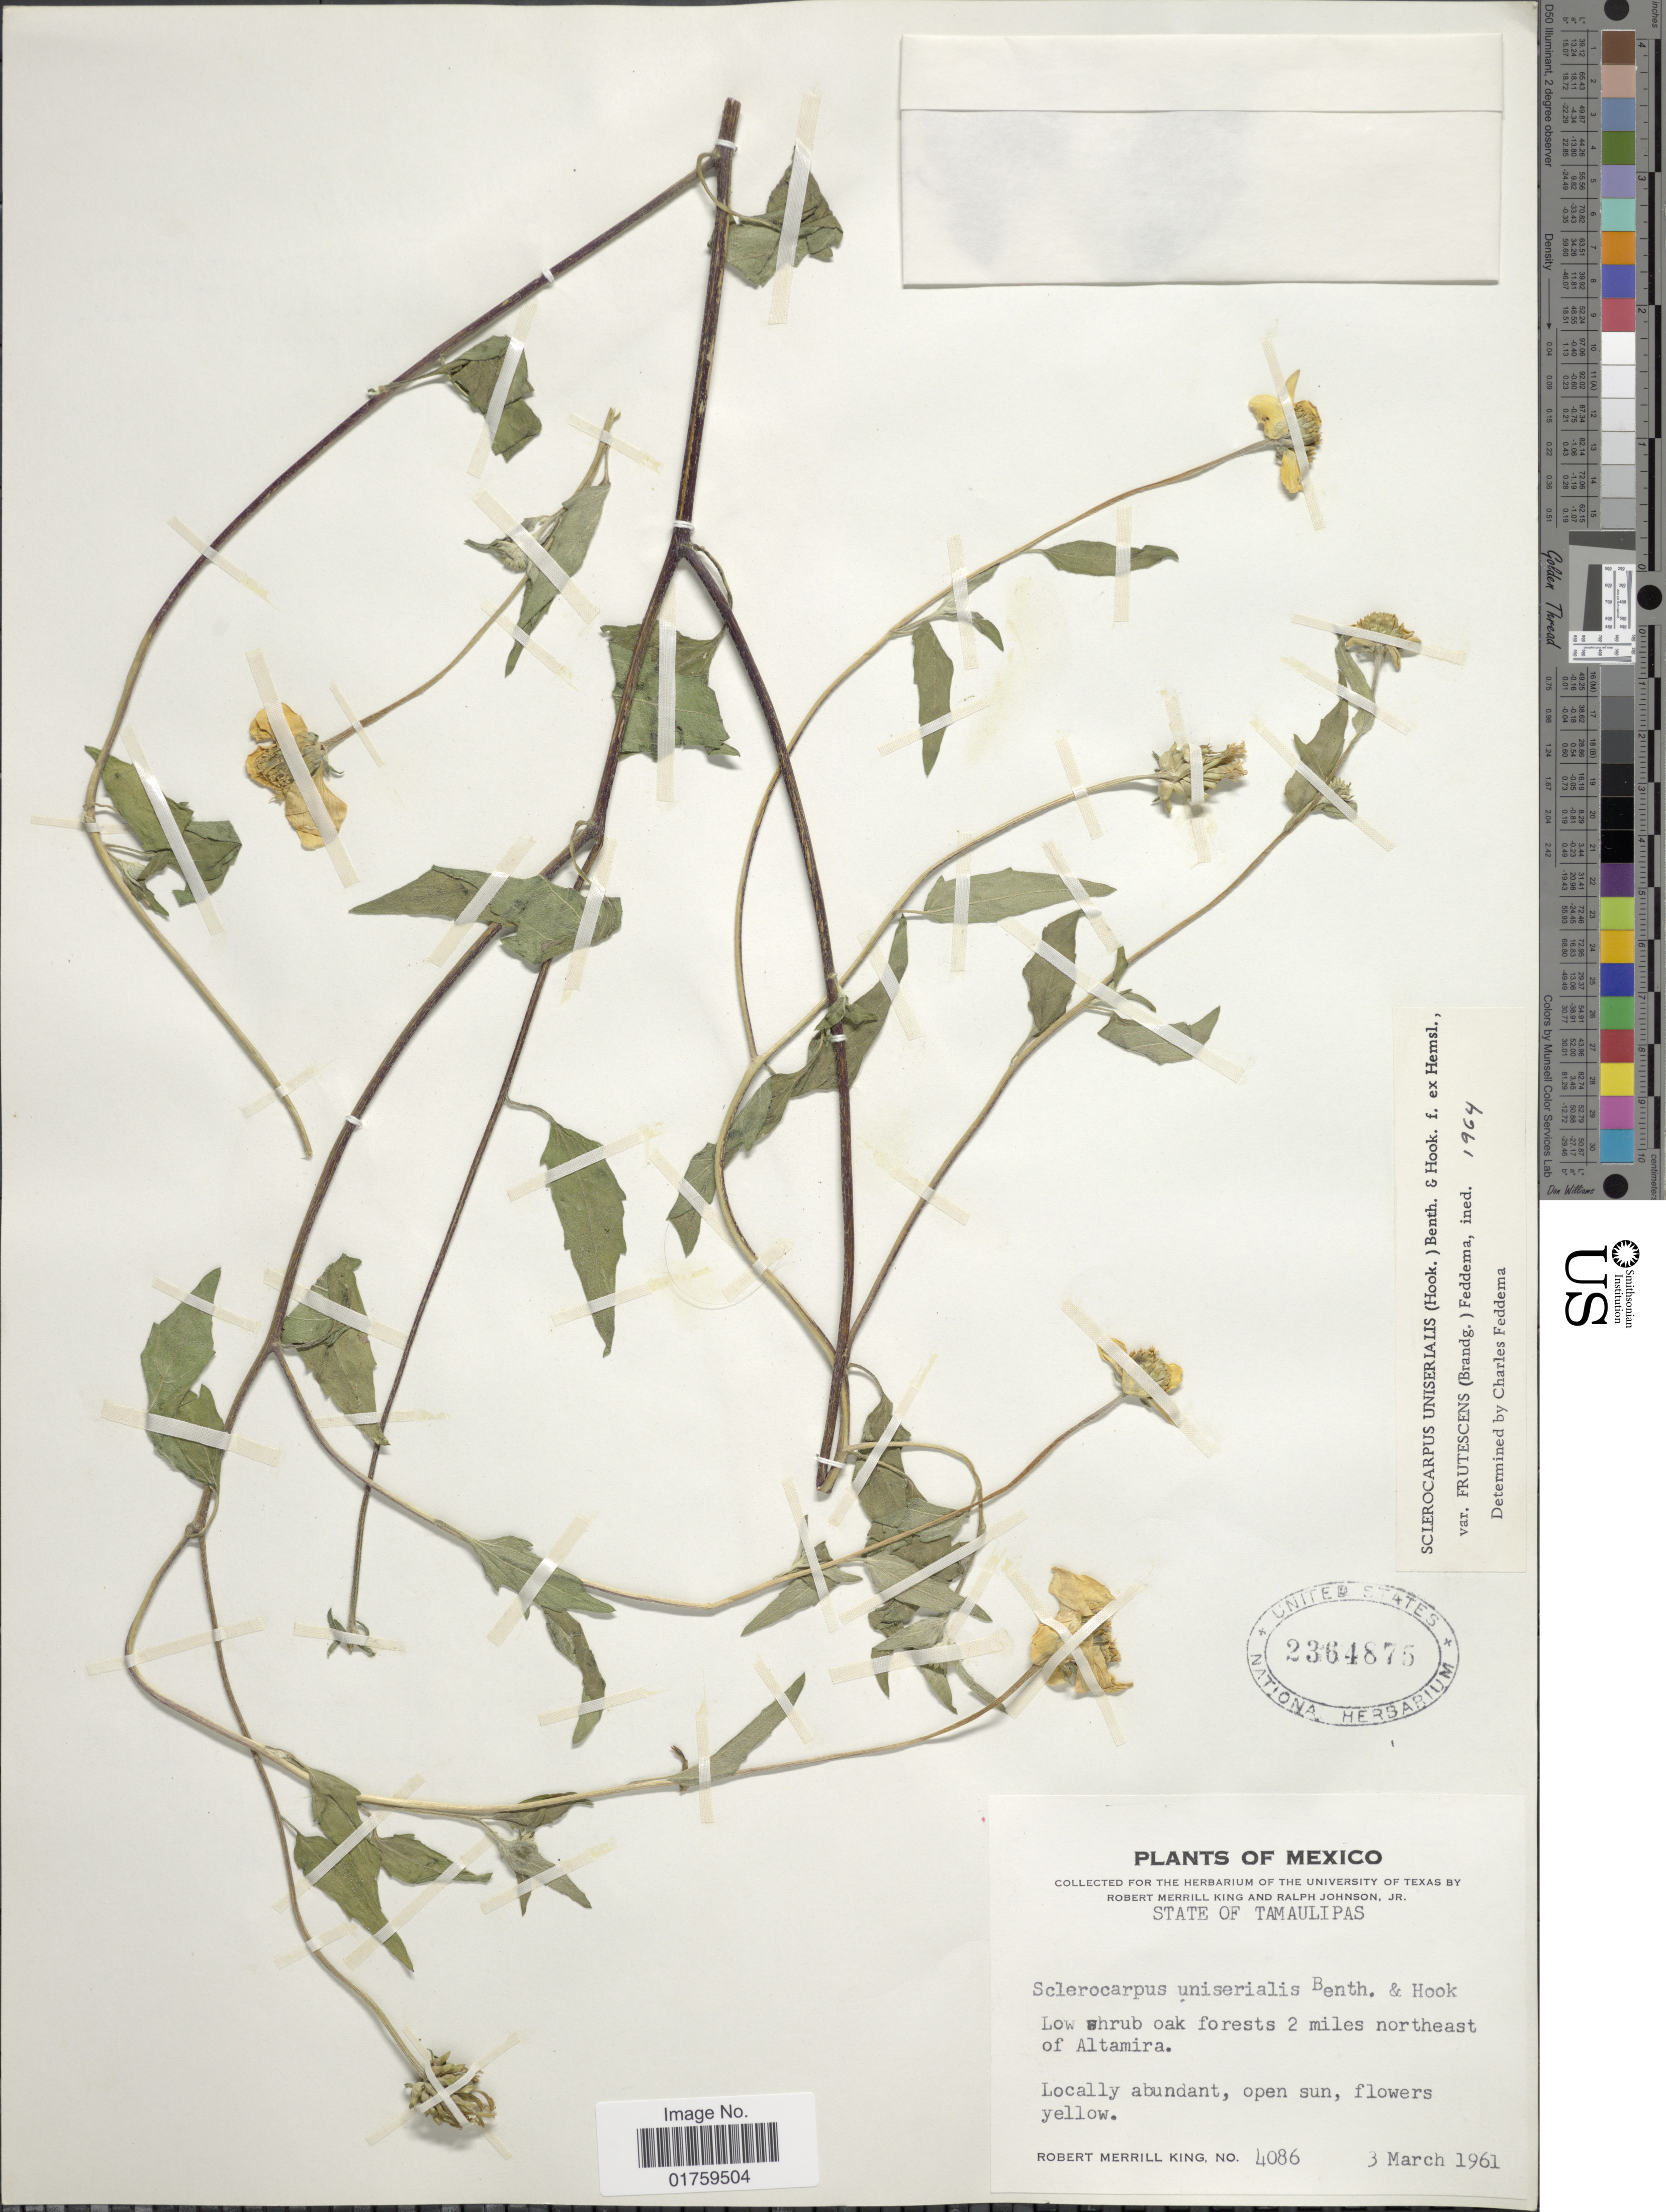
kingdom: Plantae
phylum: Tracheophyta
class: Magnoliopsida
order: Asterales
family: Asteraceae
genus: Sclerocarpus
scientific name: Sclerocarpus uniserialis var. frutescens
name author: (Brandegee) Feddema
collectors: R. M. King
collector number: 4086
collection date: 1961-03-03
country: Mexico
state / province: Tamaulipas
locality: State of Tamaulipas. Low shrub oak forests 2 miles northeast of Altamira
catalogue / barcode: US 2364875